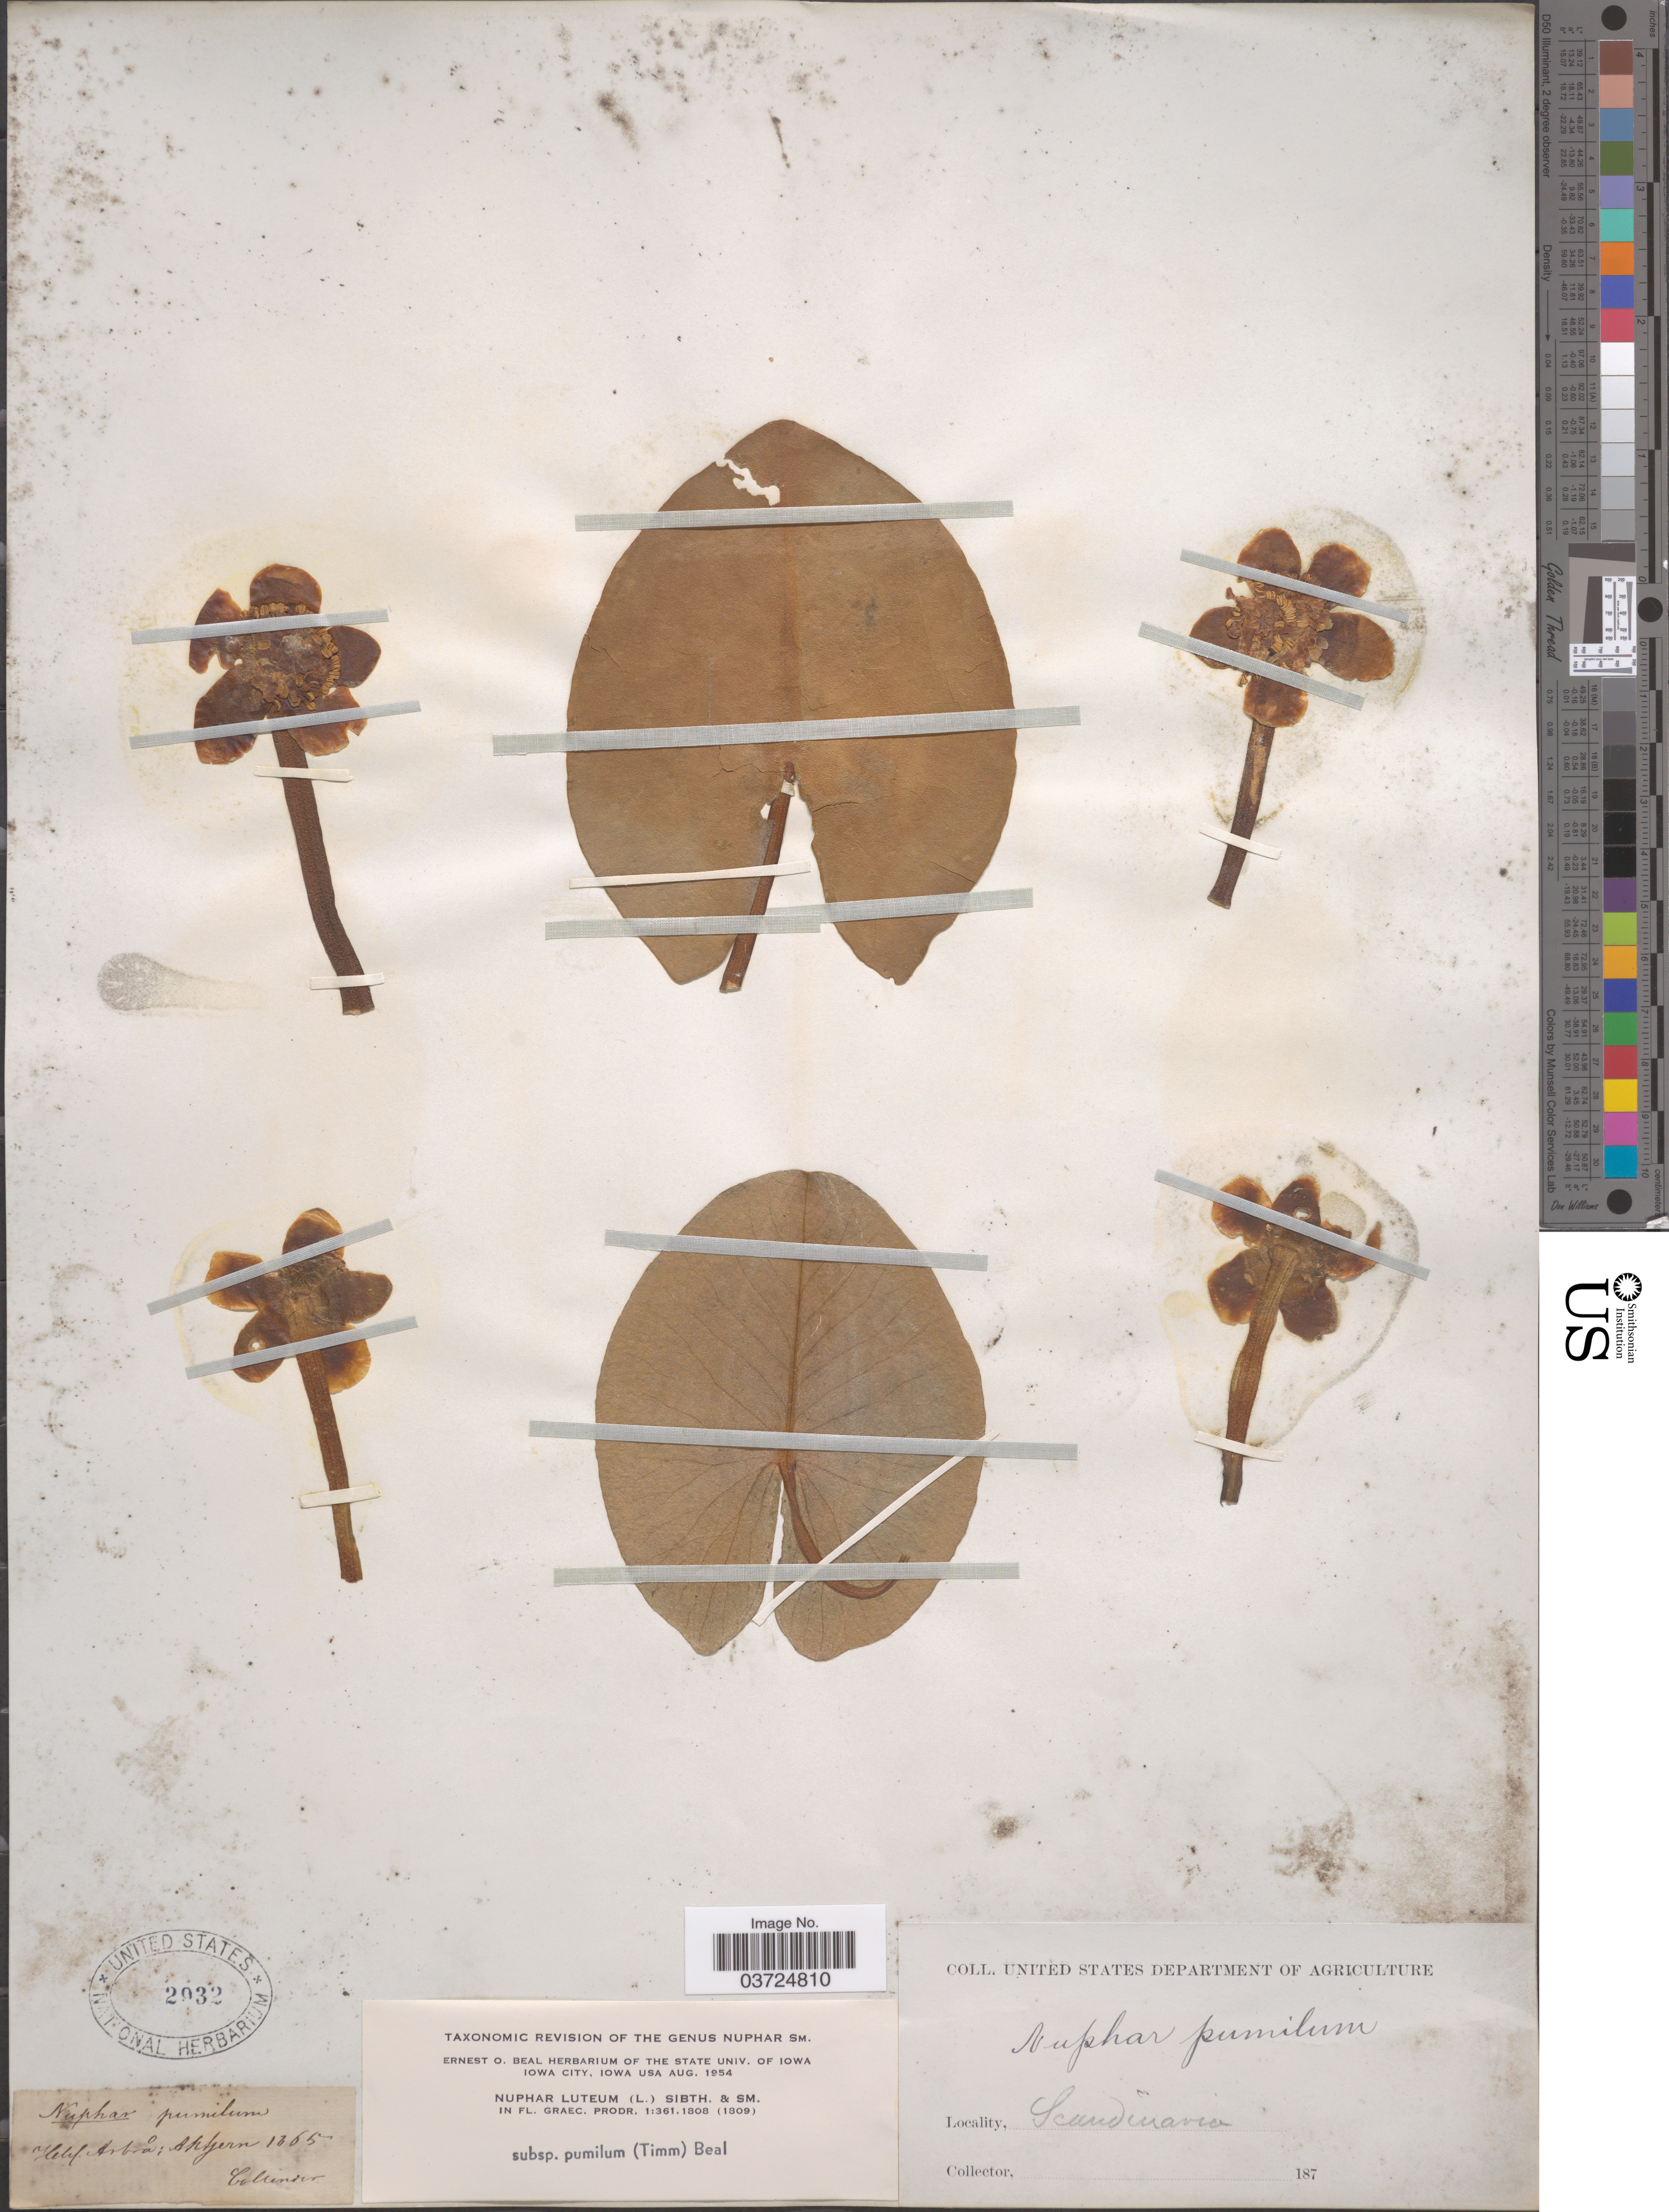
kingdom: Plantae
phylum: Tracheophyta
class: Magnoliopsida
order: Nymphaeales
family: Nymphaeaceae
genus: Nuphar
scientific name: Nuphar lutea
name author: (L.) Sm.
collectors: Collinder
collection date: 1865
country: Sweden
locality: Helsl. Arbrå: Aksjern. [interpreted]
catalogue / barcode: US 2932